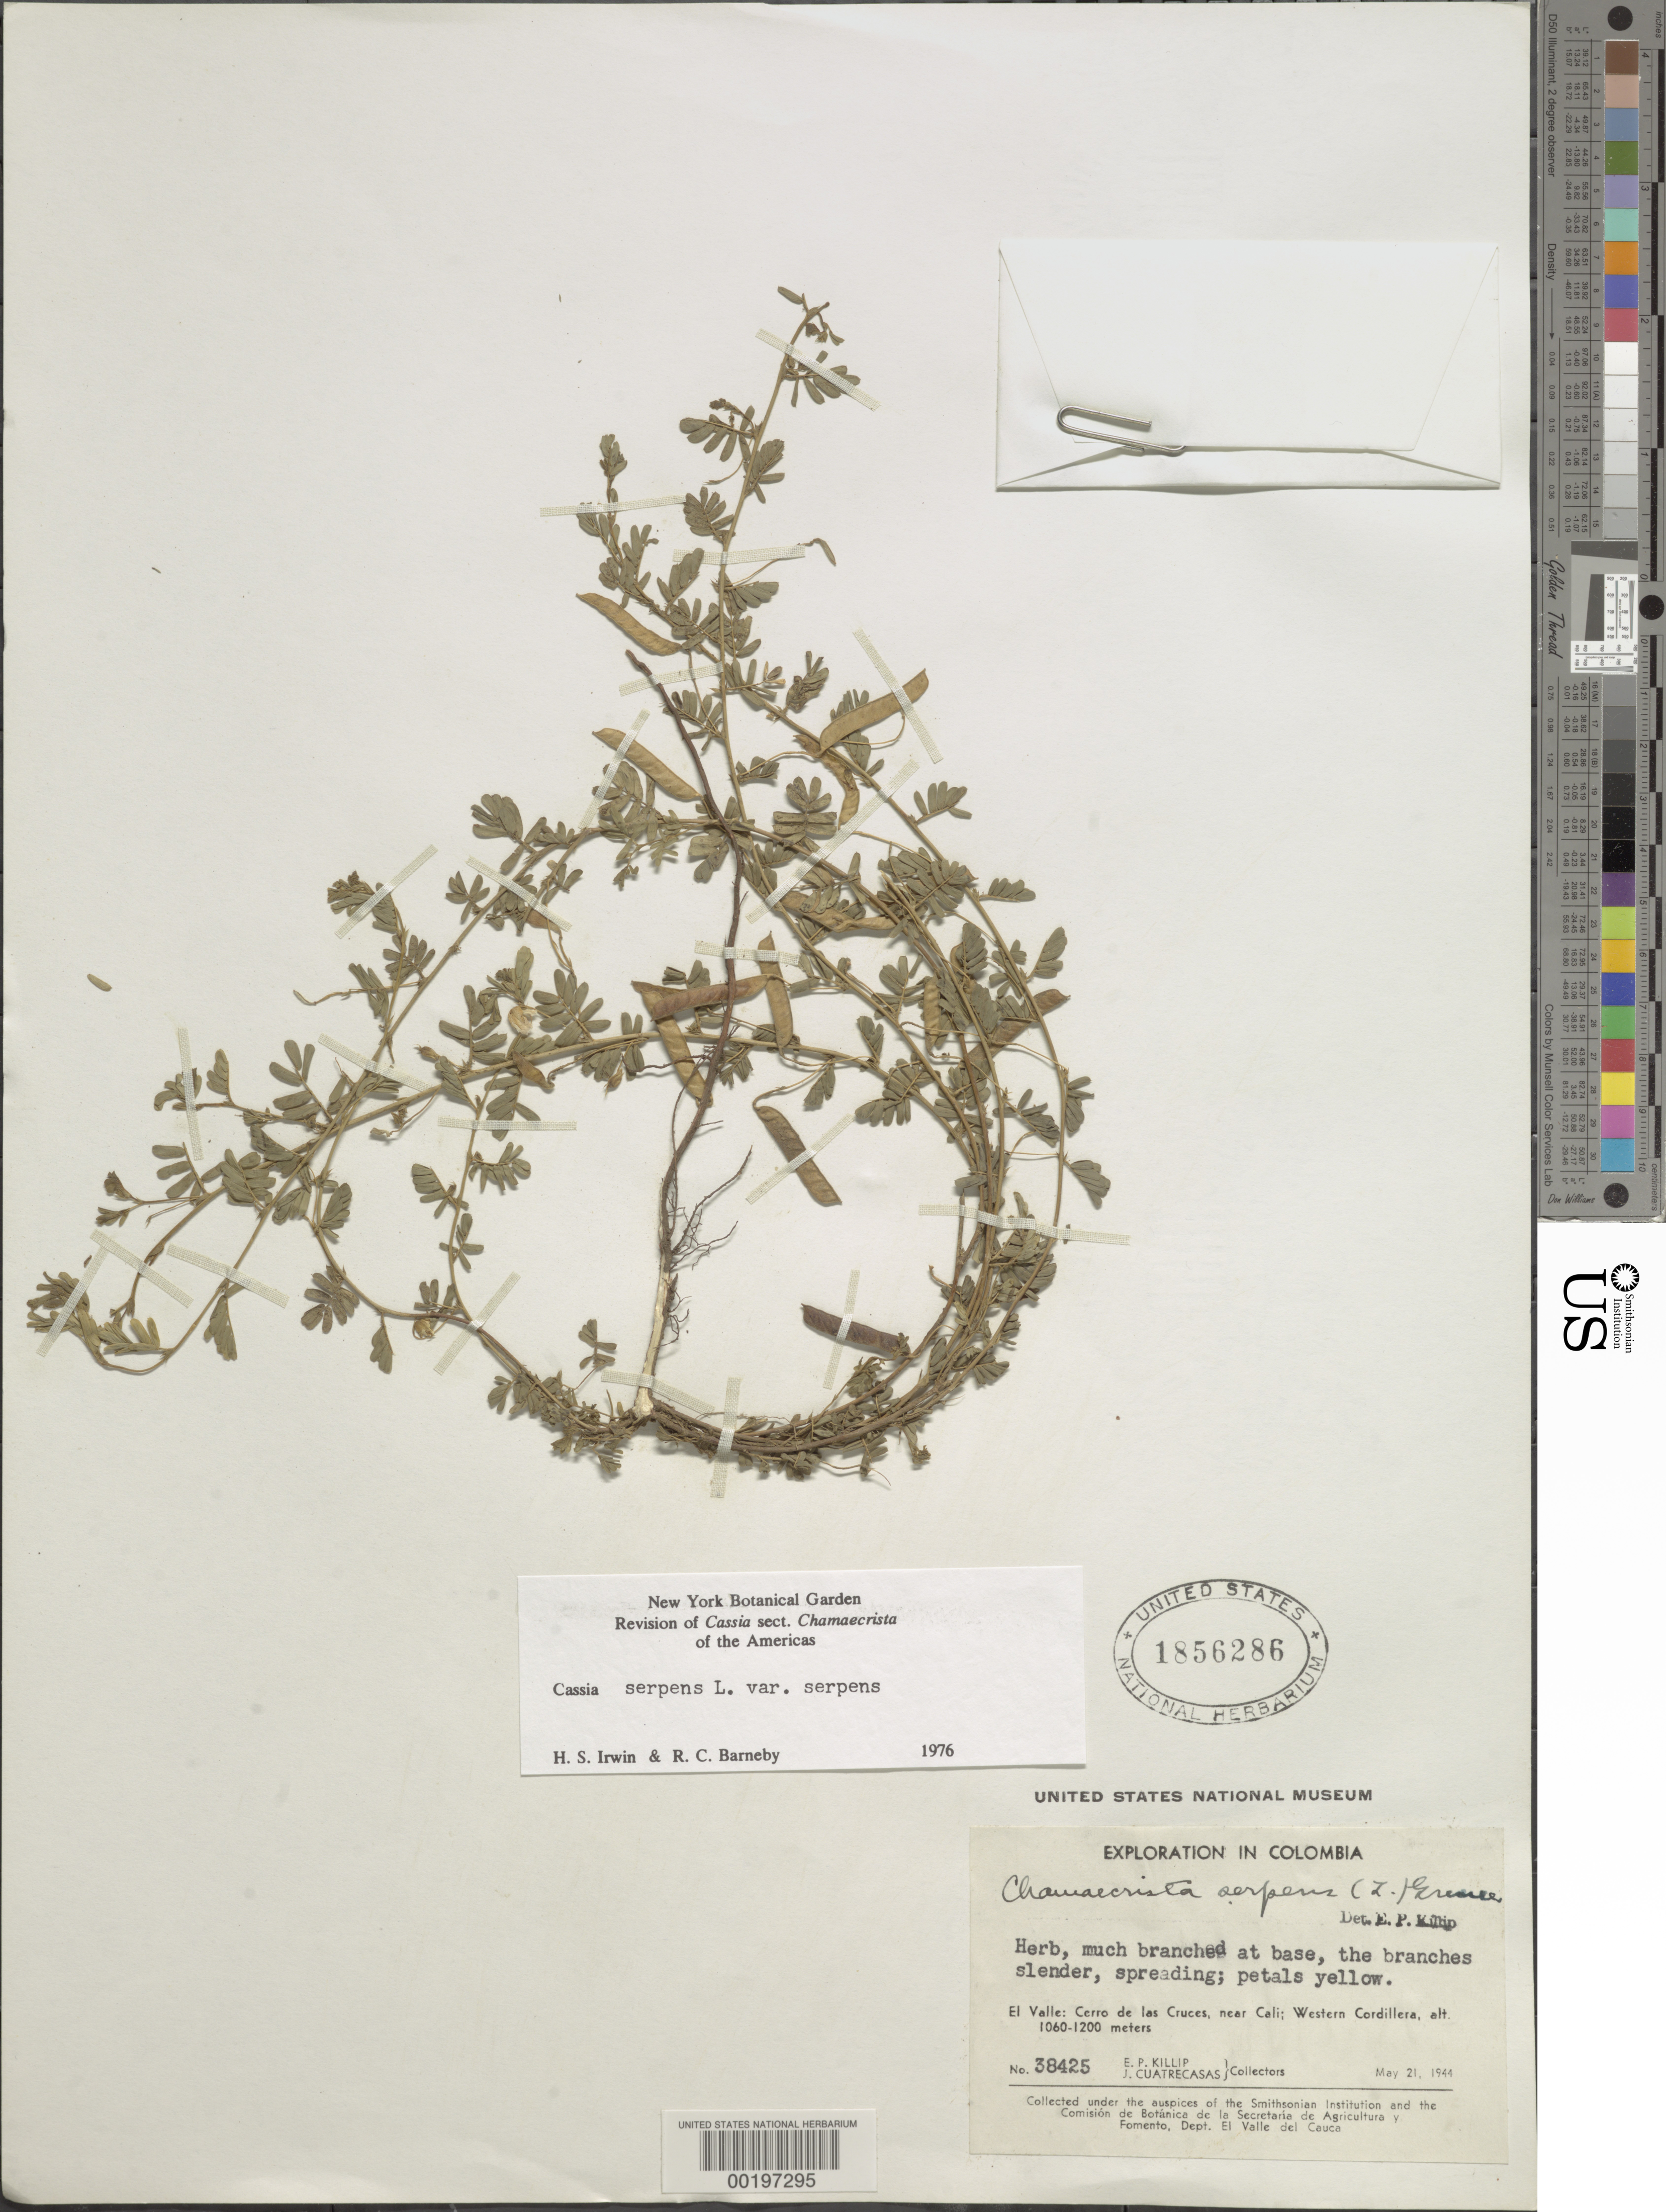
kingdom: Plantae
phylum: Tracheophyta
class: Magnoliopsida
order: Fabales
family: Fabaceae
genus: Chamaecrista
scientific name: Chamaecrista serpens var. serpens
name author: (L.) Greene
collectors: E. P. Killip & J. Cuatrecasas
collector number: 38425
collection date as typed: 21 May 1944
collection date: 1944-05-21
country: Colombia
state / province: Valle del Cauca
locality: Cerro de Las Cruces, near Cali; western Cordillera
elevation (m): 1060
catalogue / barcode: US 1856286